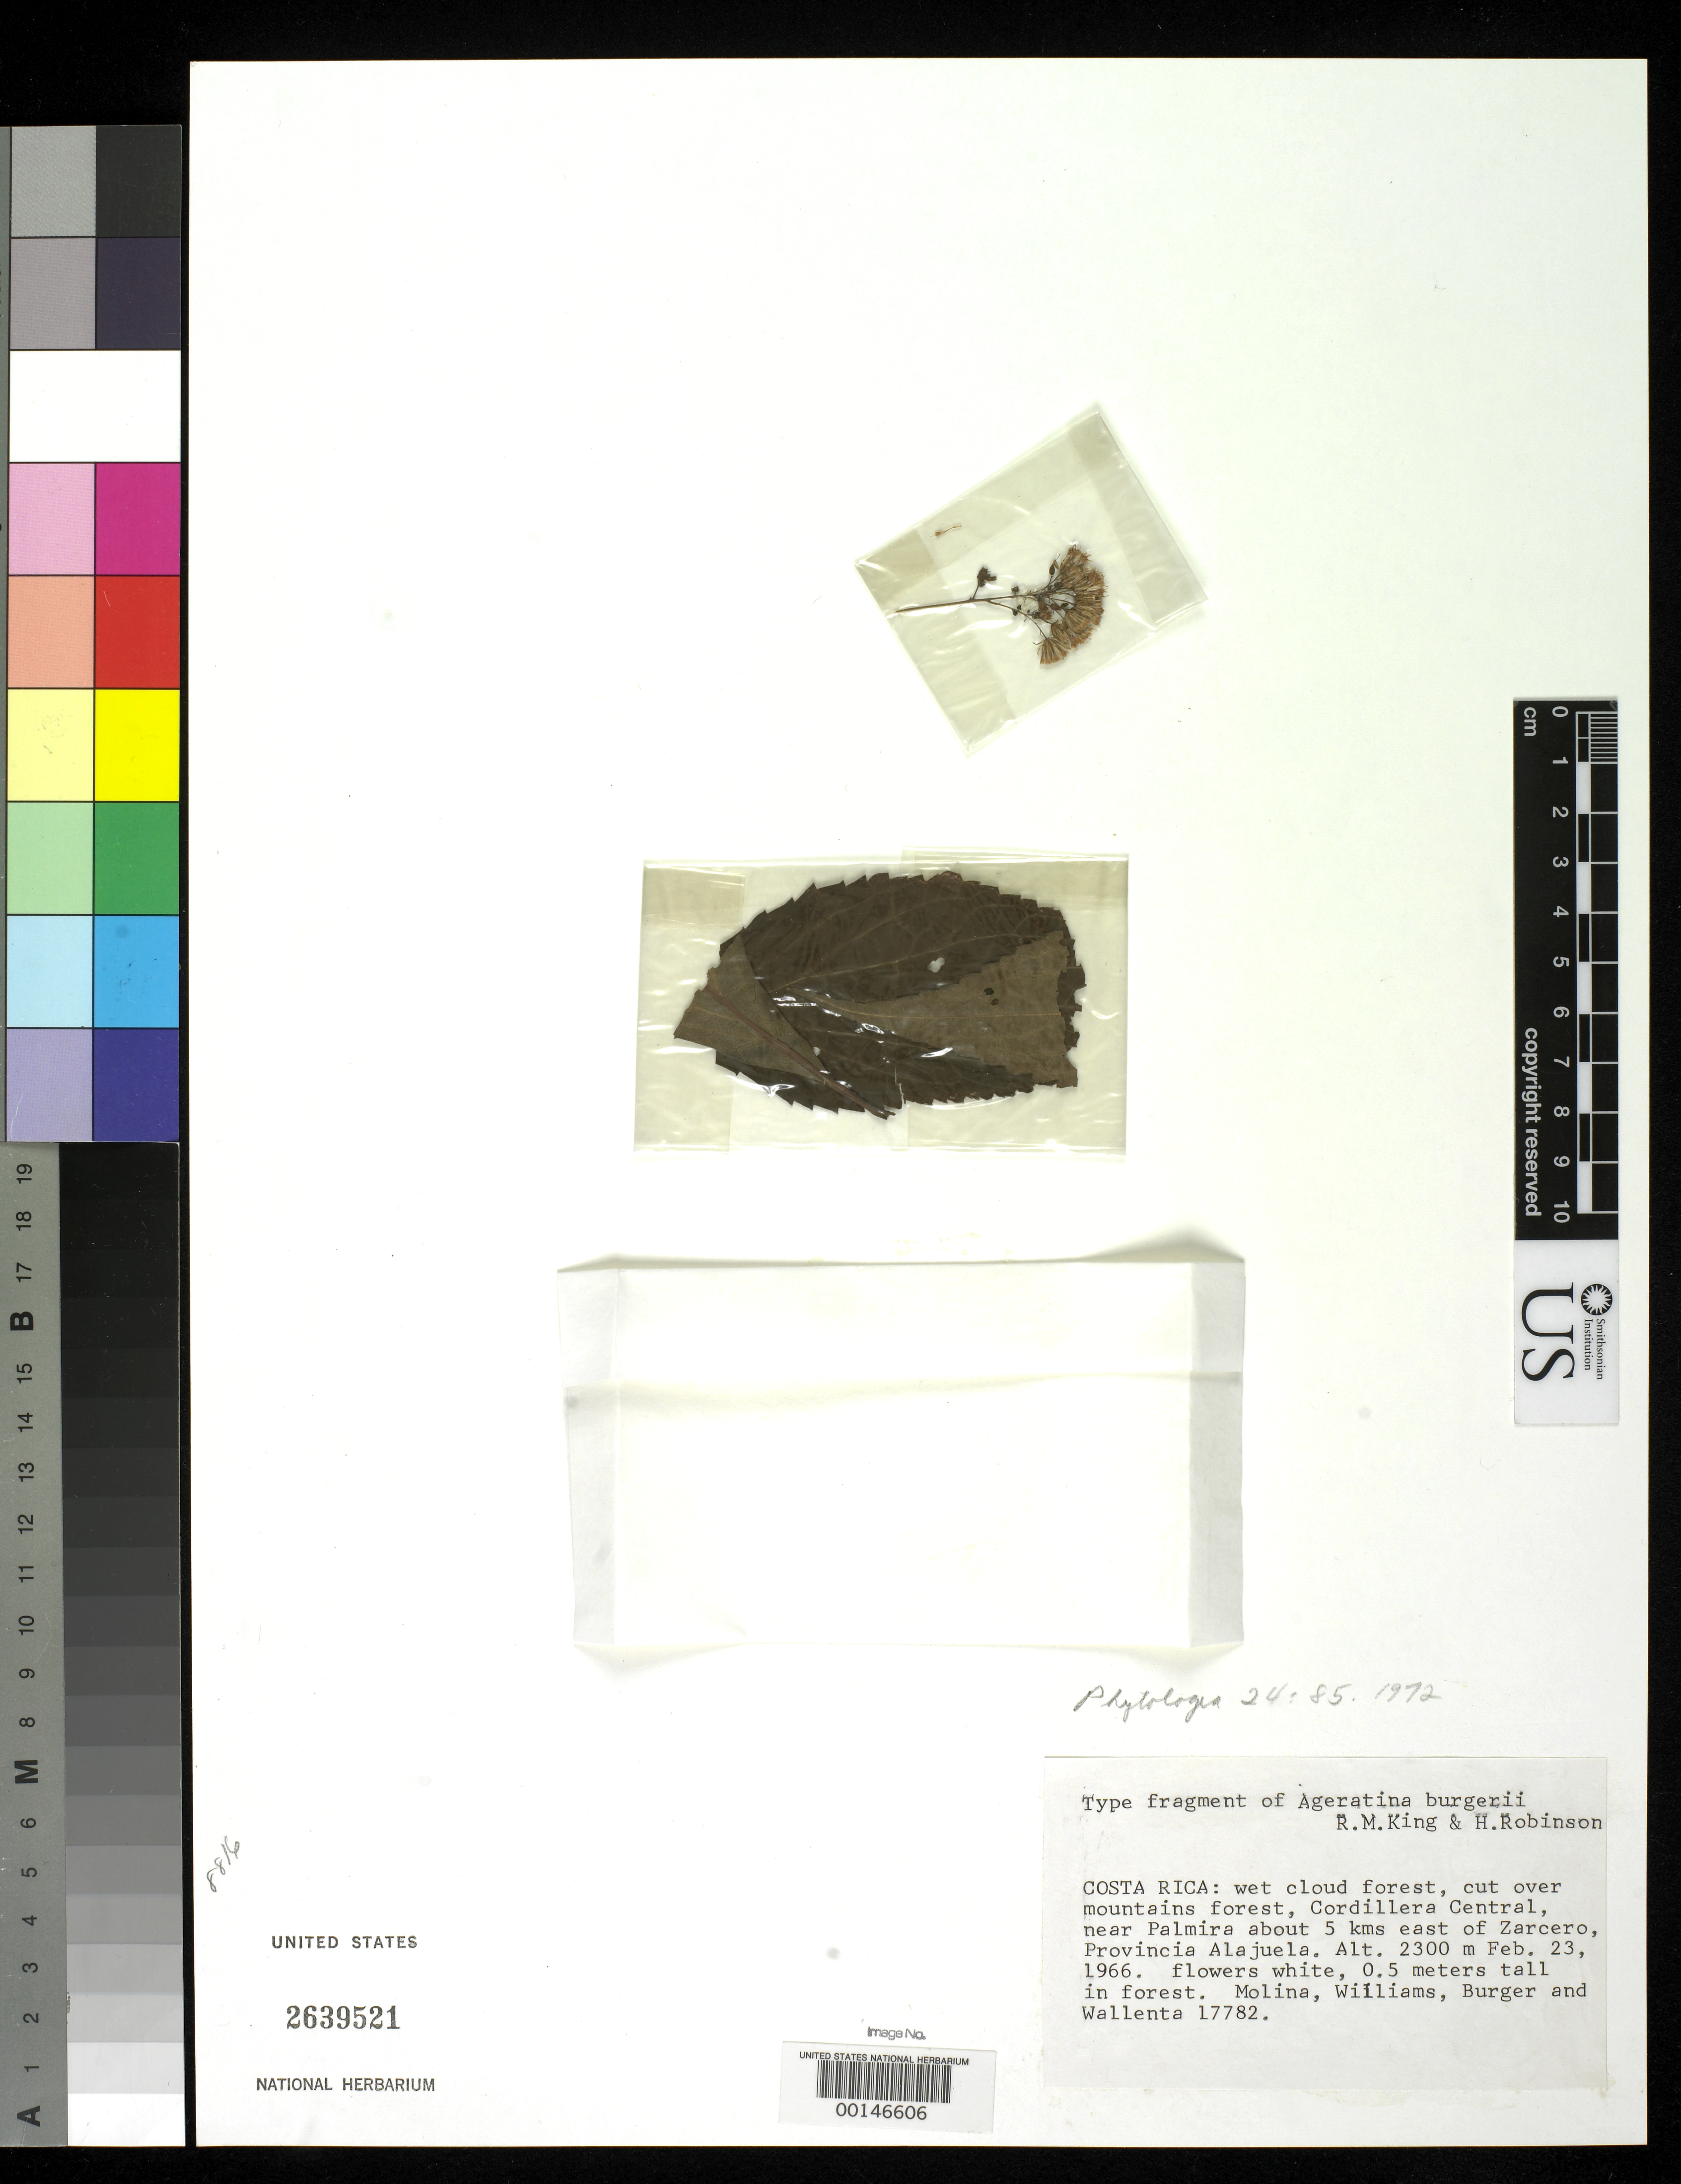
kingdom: Plantae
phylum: Tracheophyta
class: Magnoliopsida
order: Asterales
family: Asteraceae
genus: Ageratina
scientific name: Ageratina burgeri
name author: R.M. King & H. Rob.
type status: Type Material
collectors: A. Molina R.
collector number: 17782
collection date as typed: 23 Feb 1966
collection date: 1966-02-23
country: Costa Rica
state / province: Alajuela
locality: Cordillera Central, Zarcero, Palmira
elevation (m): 2300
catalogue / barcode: US 2639521